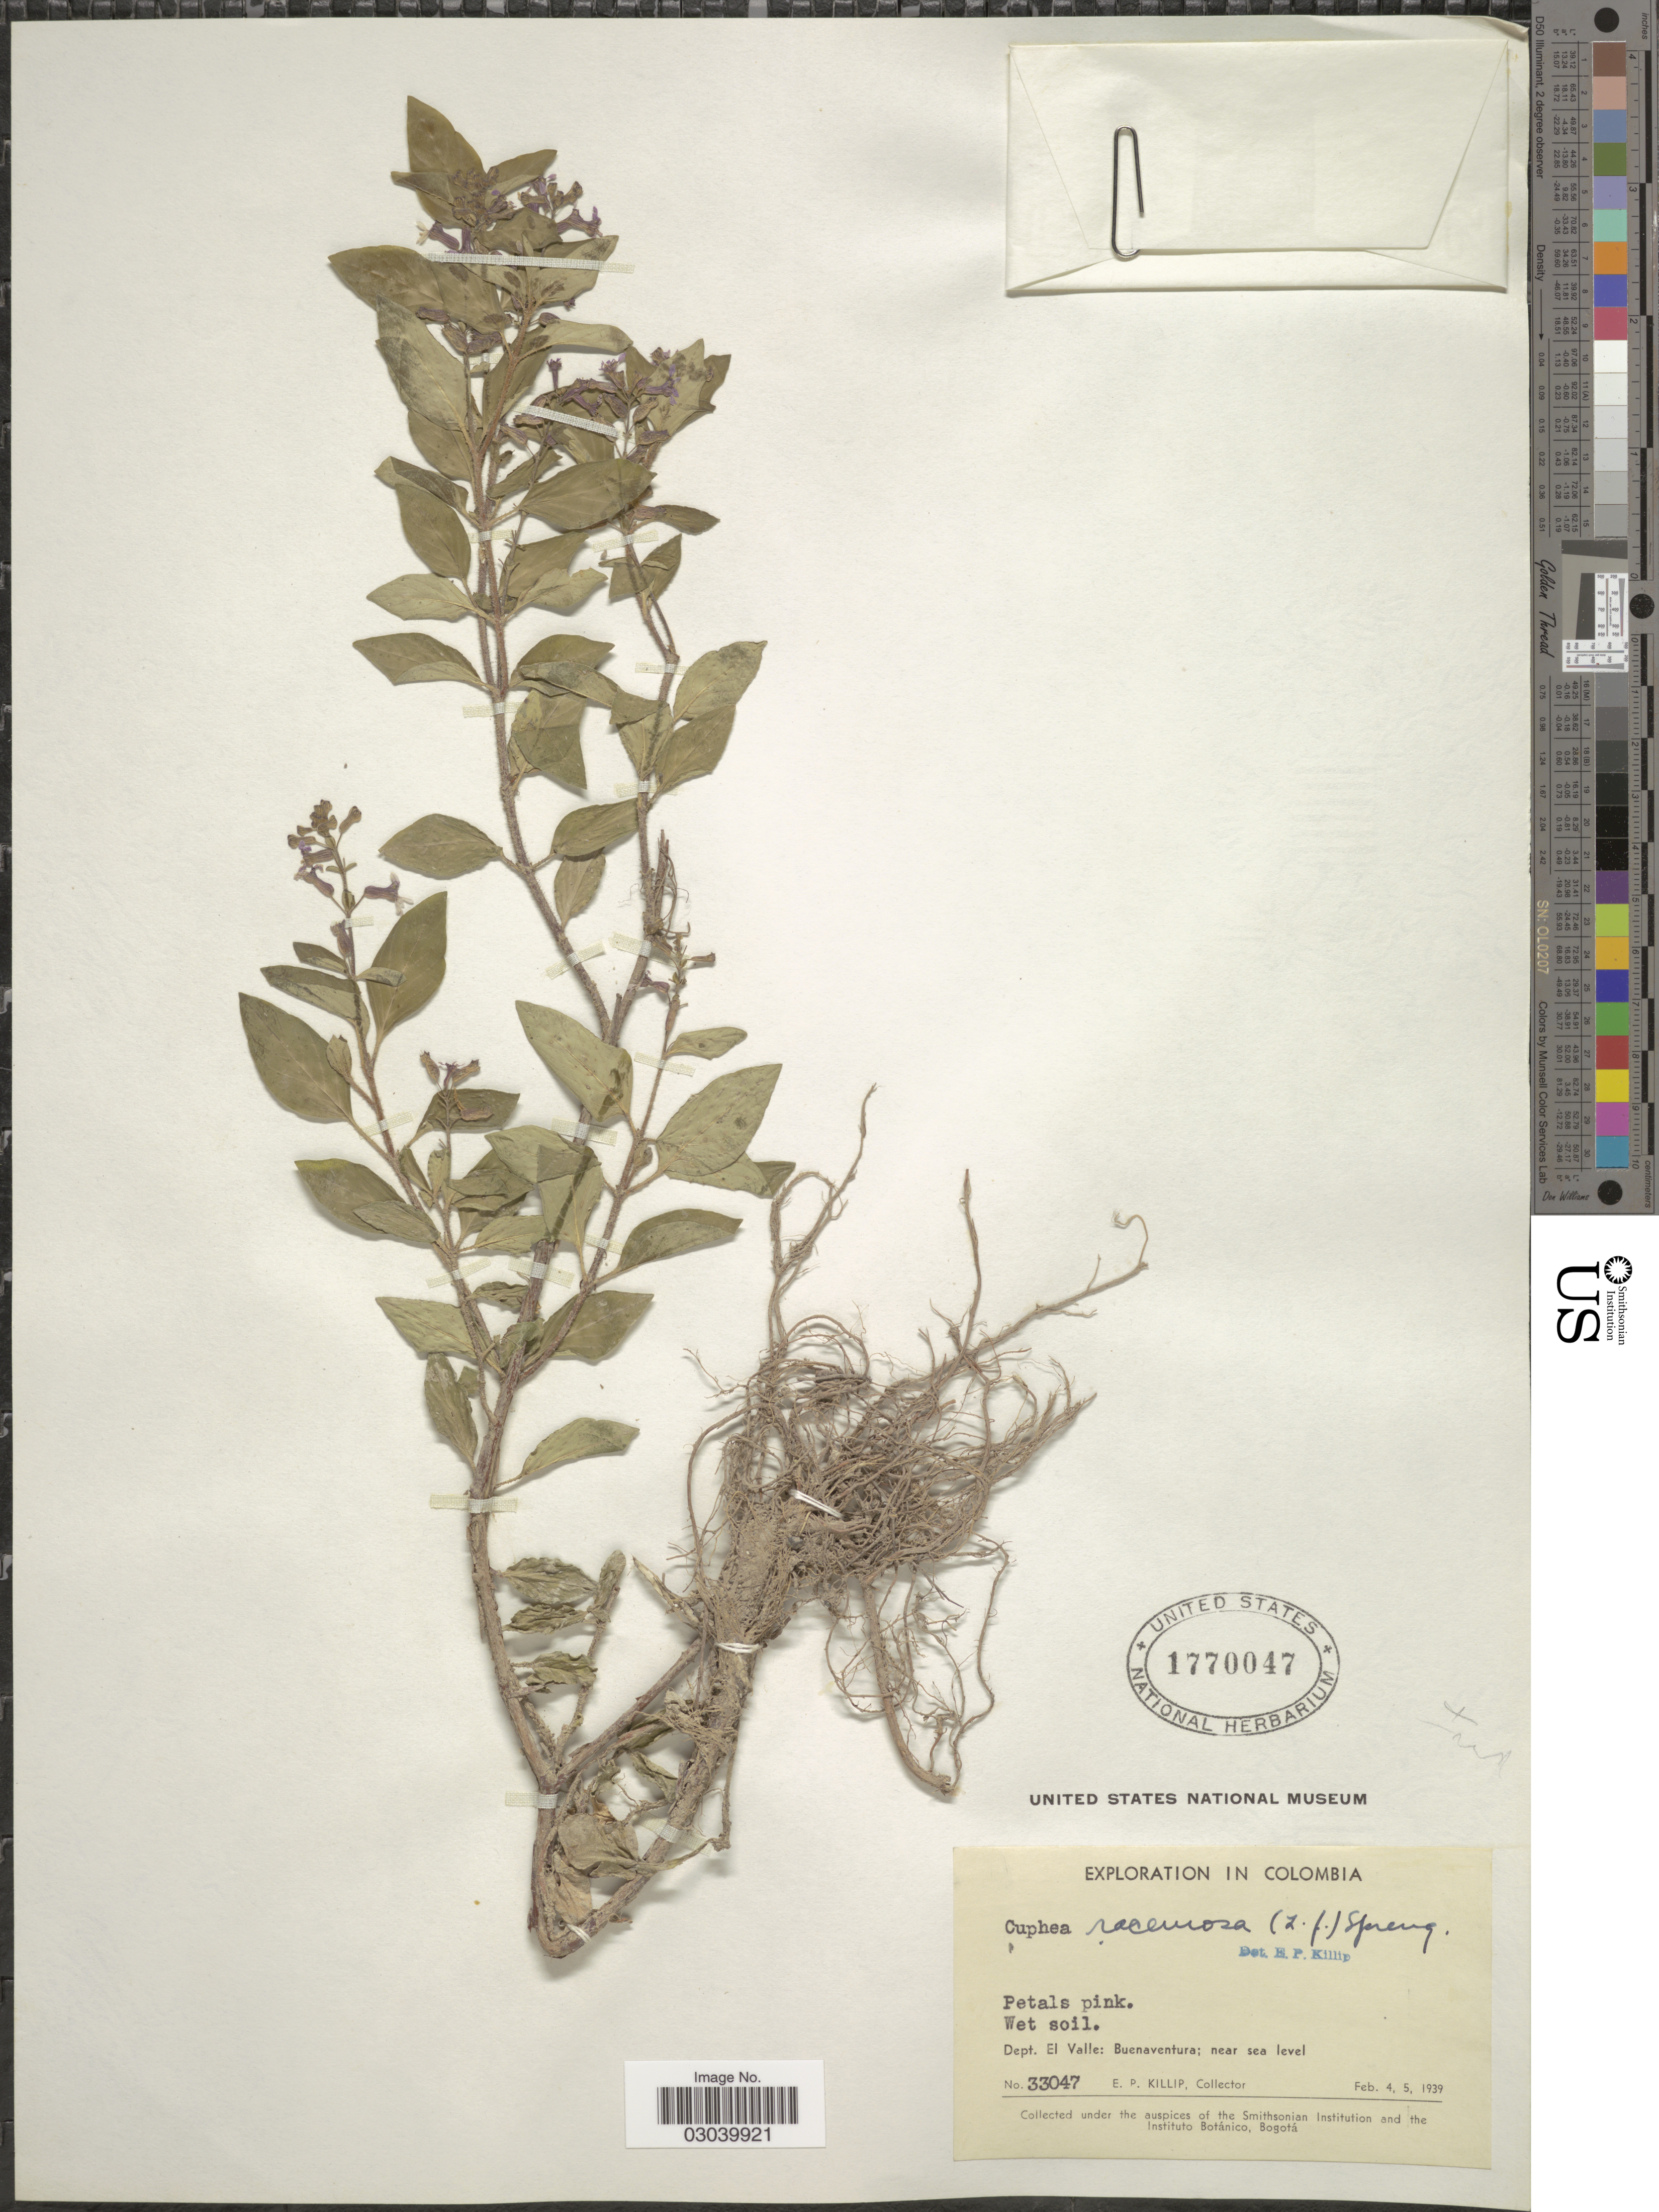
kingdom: Plantae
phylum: Tracheophyta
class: Magnoliopsida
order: Myrtales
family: Lythraceae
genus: Cuphea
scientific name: Cuphea racemosa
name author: (L. f.) Spreng.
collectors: E. P. Killip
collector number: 33047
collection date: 1939-02-04/1939-02-05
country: Colombia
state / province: Valle del Cauca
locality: Dept. El Valle: Buenaventura.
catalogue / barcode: US 1770047